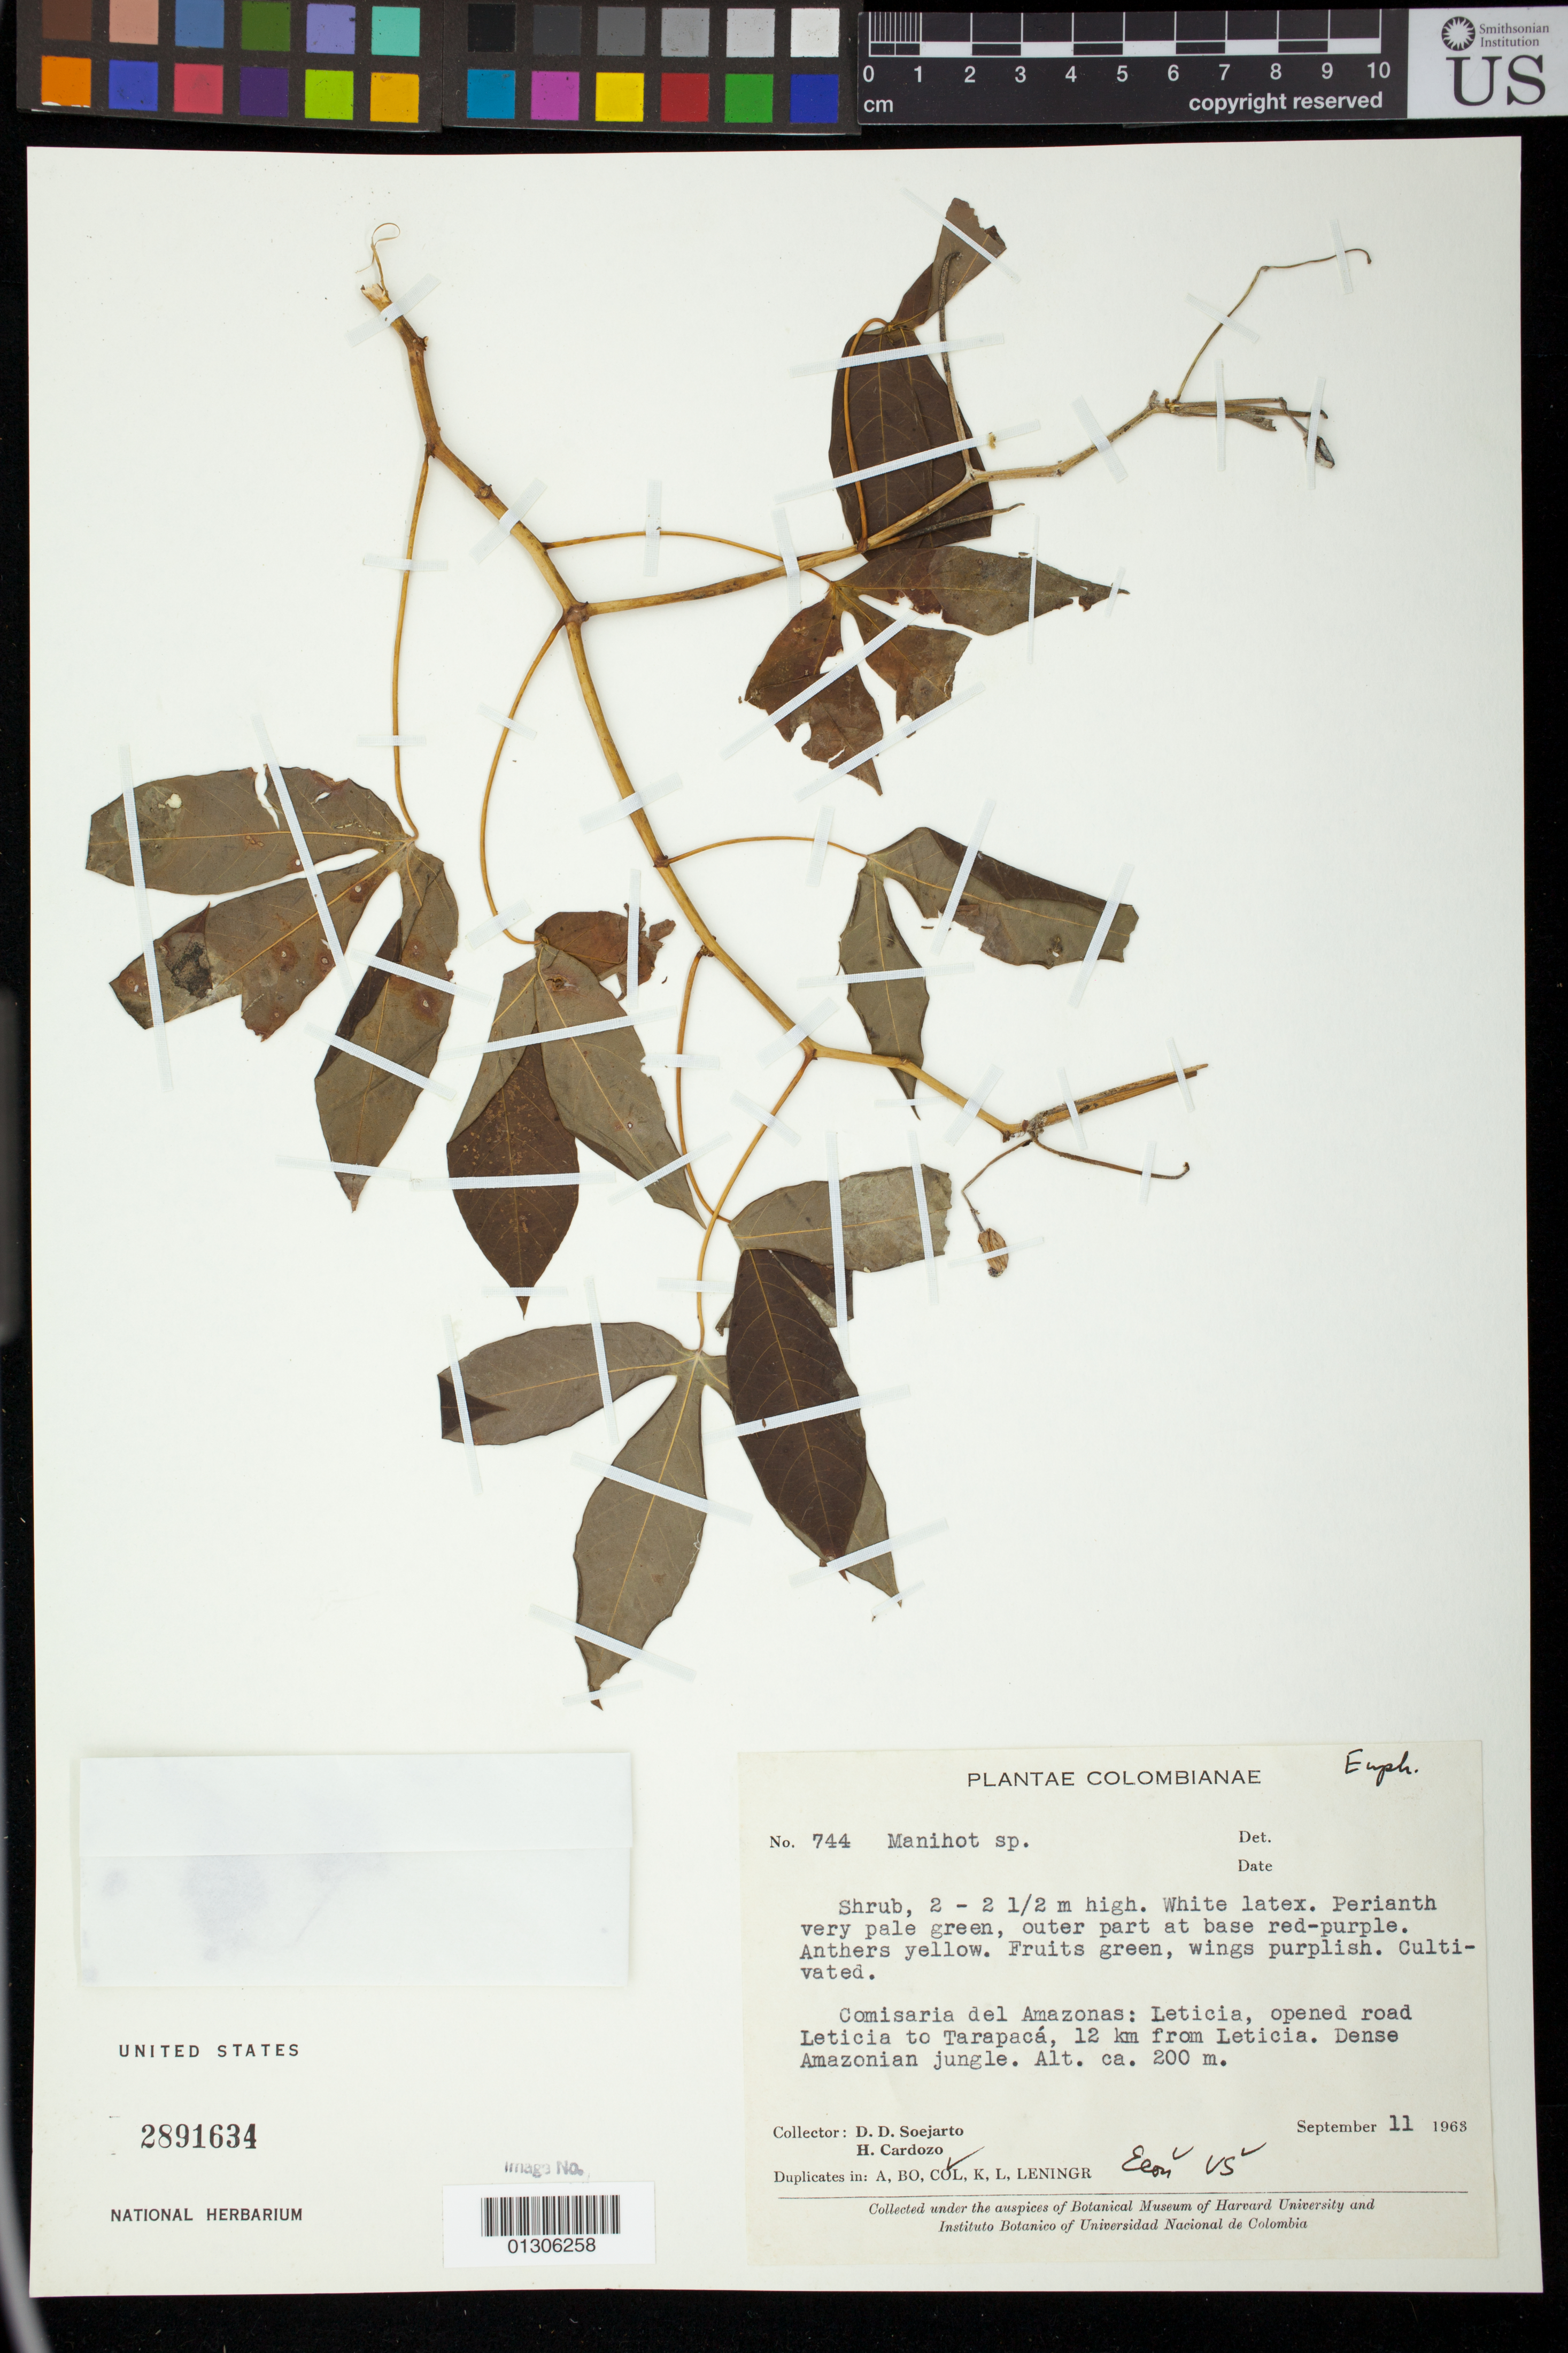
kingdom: Plantae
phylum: Tracheophyta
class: Magnoliopsida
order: Malpighiales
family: Euphorbiaceae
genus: Manihot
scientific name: Manihot esculenta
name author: Crantz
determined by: Mendoza, M.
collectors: D. D. Soejarto & H. Cardozo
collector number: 744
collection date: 1963-11-09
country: Colombia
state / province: Amazonas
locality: Leticia, opened road Leticia to Tarapacá, 12 km from Leticia.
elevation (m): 200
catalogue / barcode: US 2891634